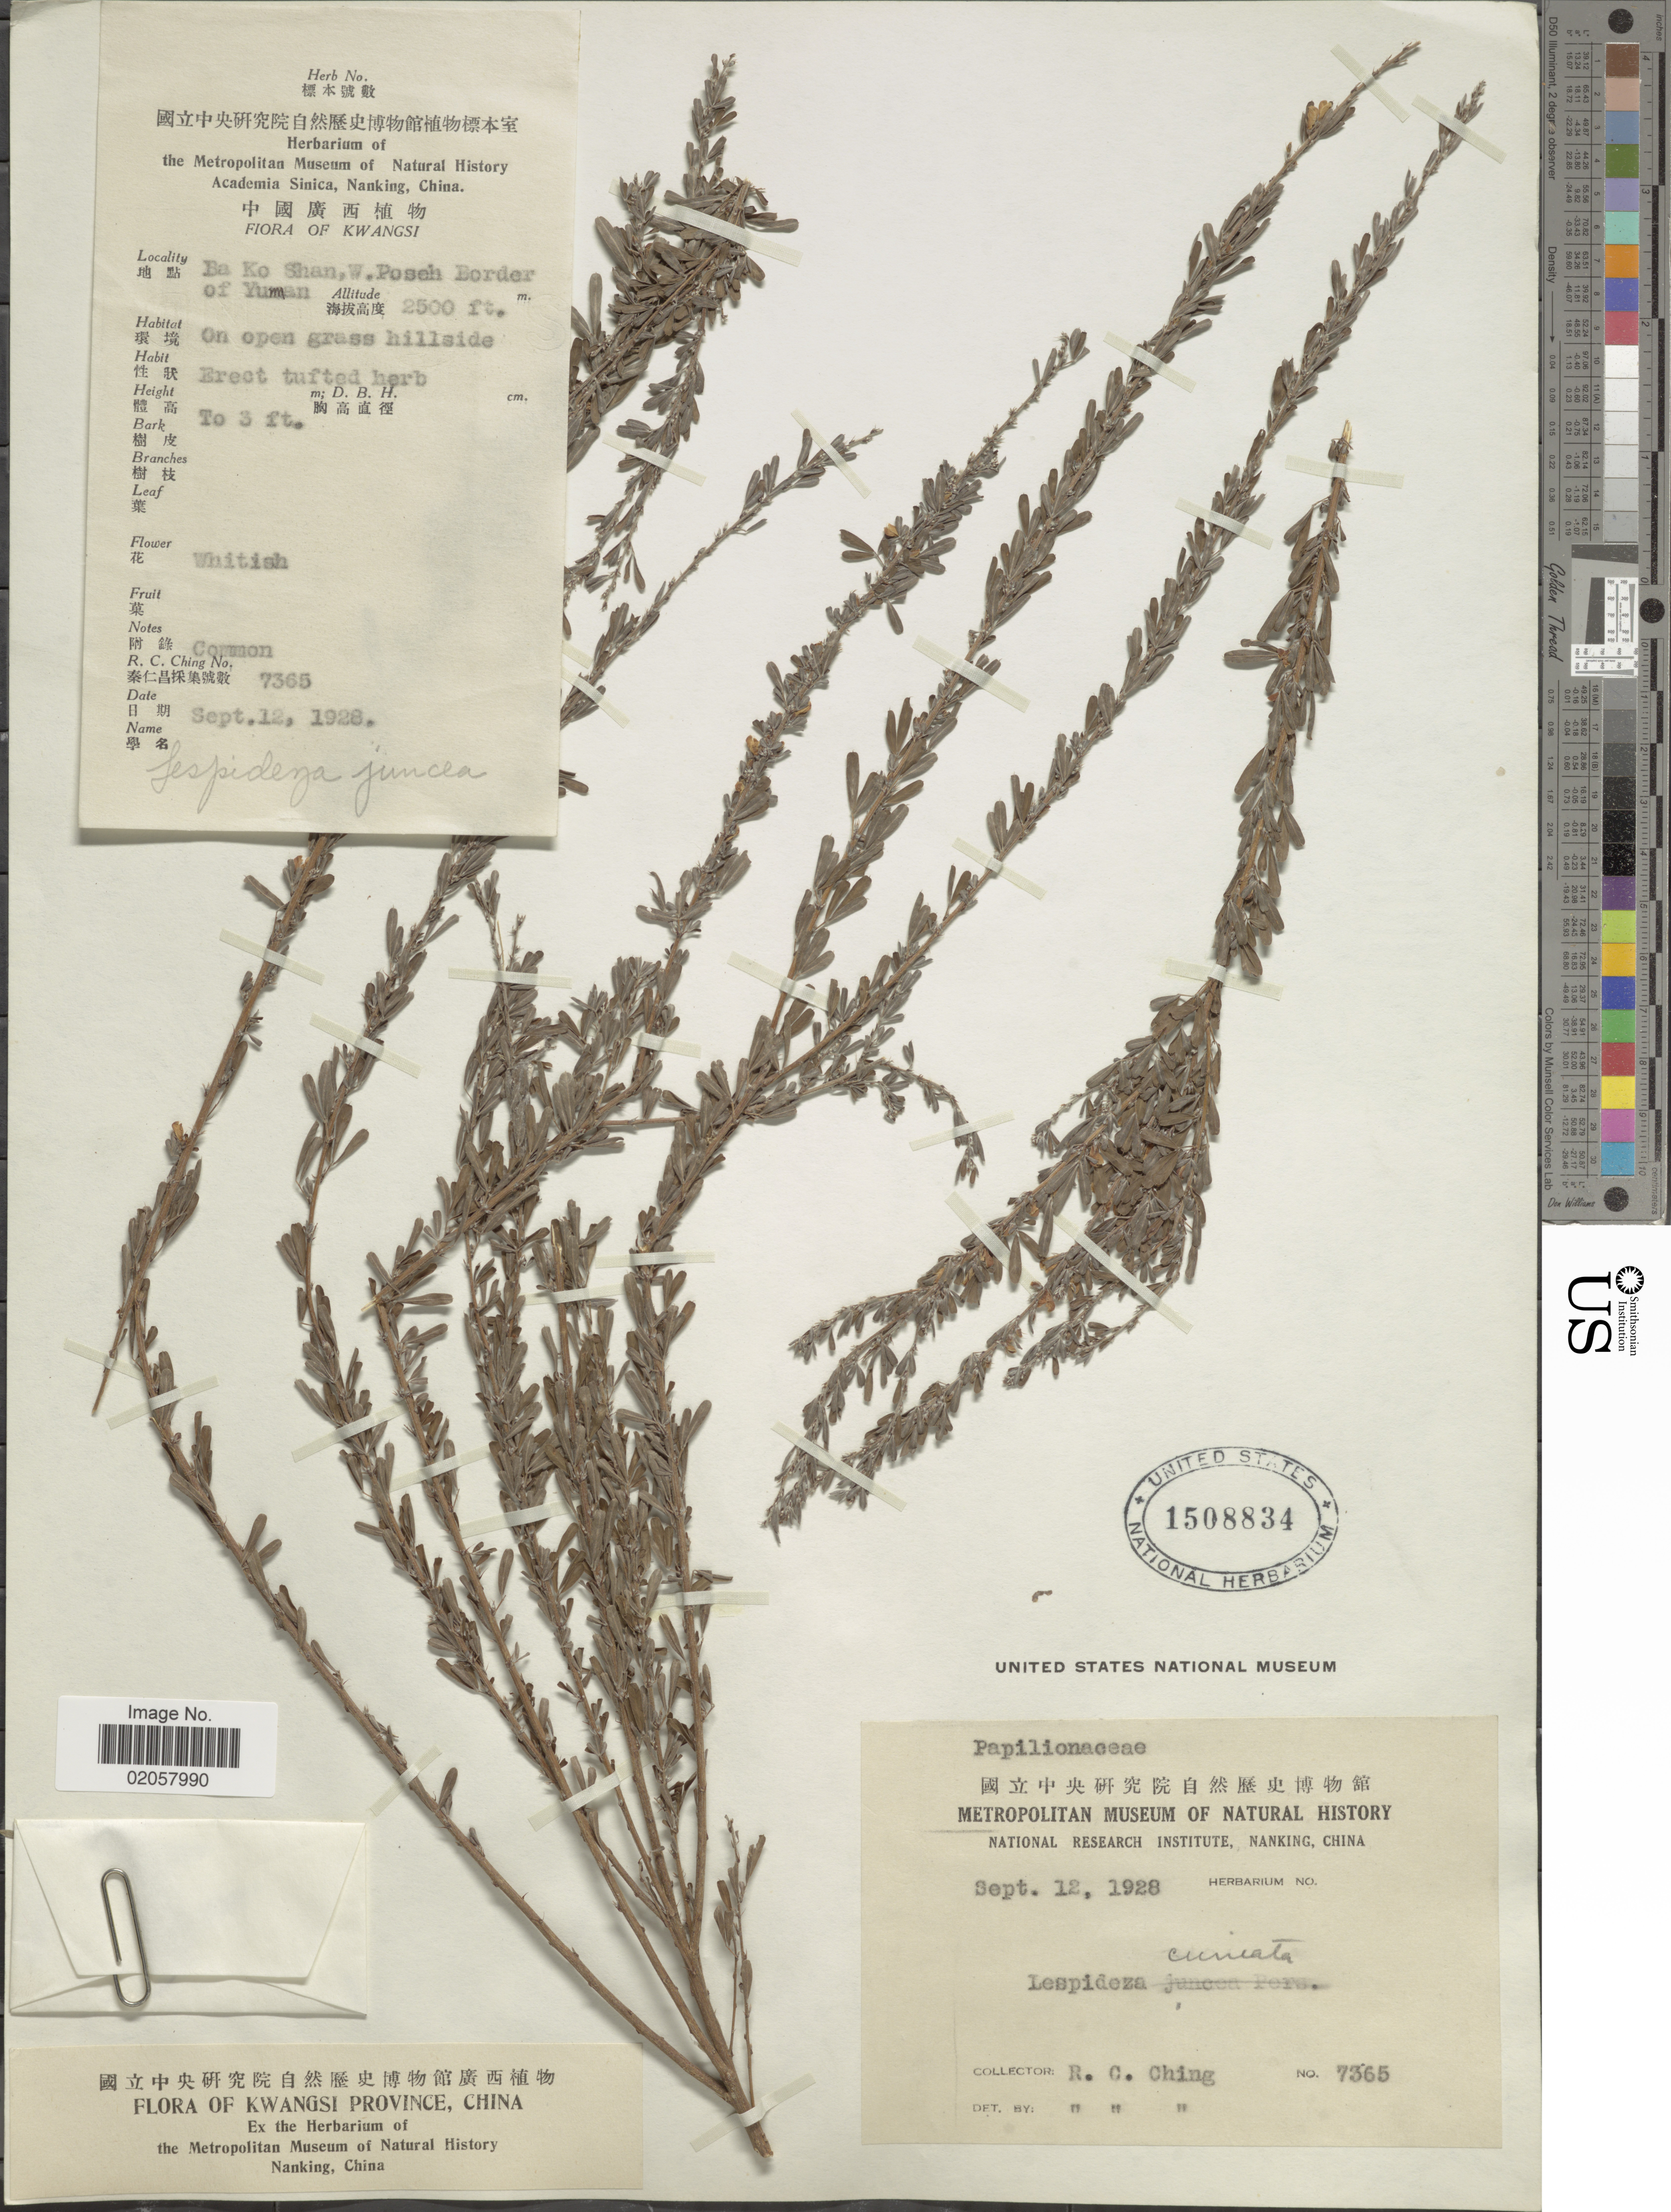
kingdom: Plantae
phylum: Tracheophyta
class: Magnoliopsida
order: Fabales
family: Fabaceae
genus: Lespedeza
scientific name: Lespedeza cuneata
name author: (Dum. Cours.) G. Don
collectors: R. C. Ching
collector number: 7365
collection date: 1928-09-12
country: China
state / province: Guangxi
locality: Kwangsi Province, Ba Ko Shan, W. Poseh Border of Yuman, on open grass hillside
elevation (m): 762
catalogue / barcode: US 1508834